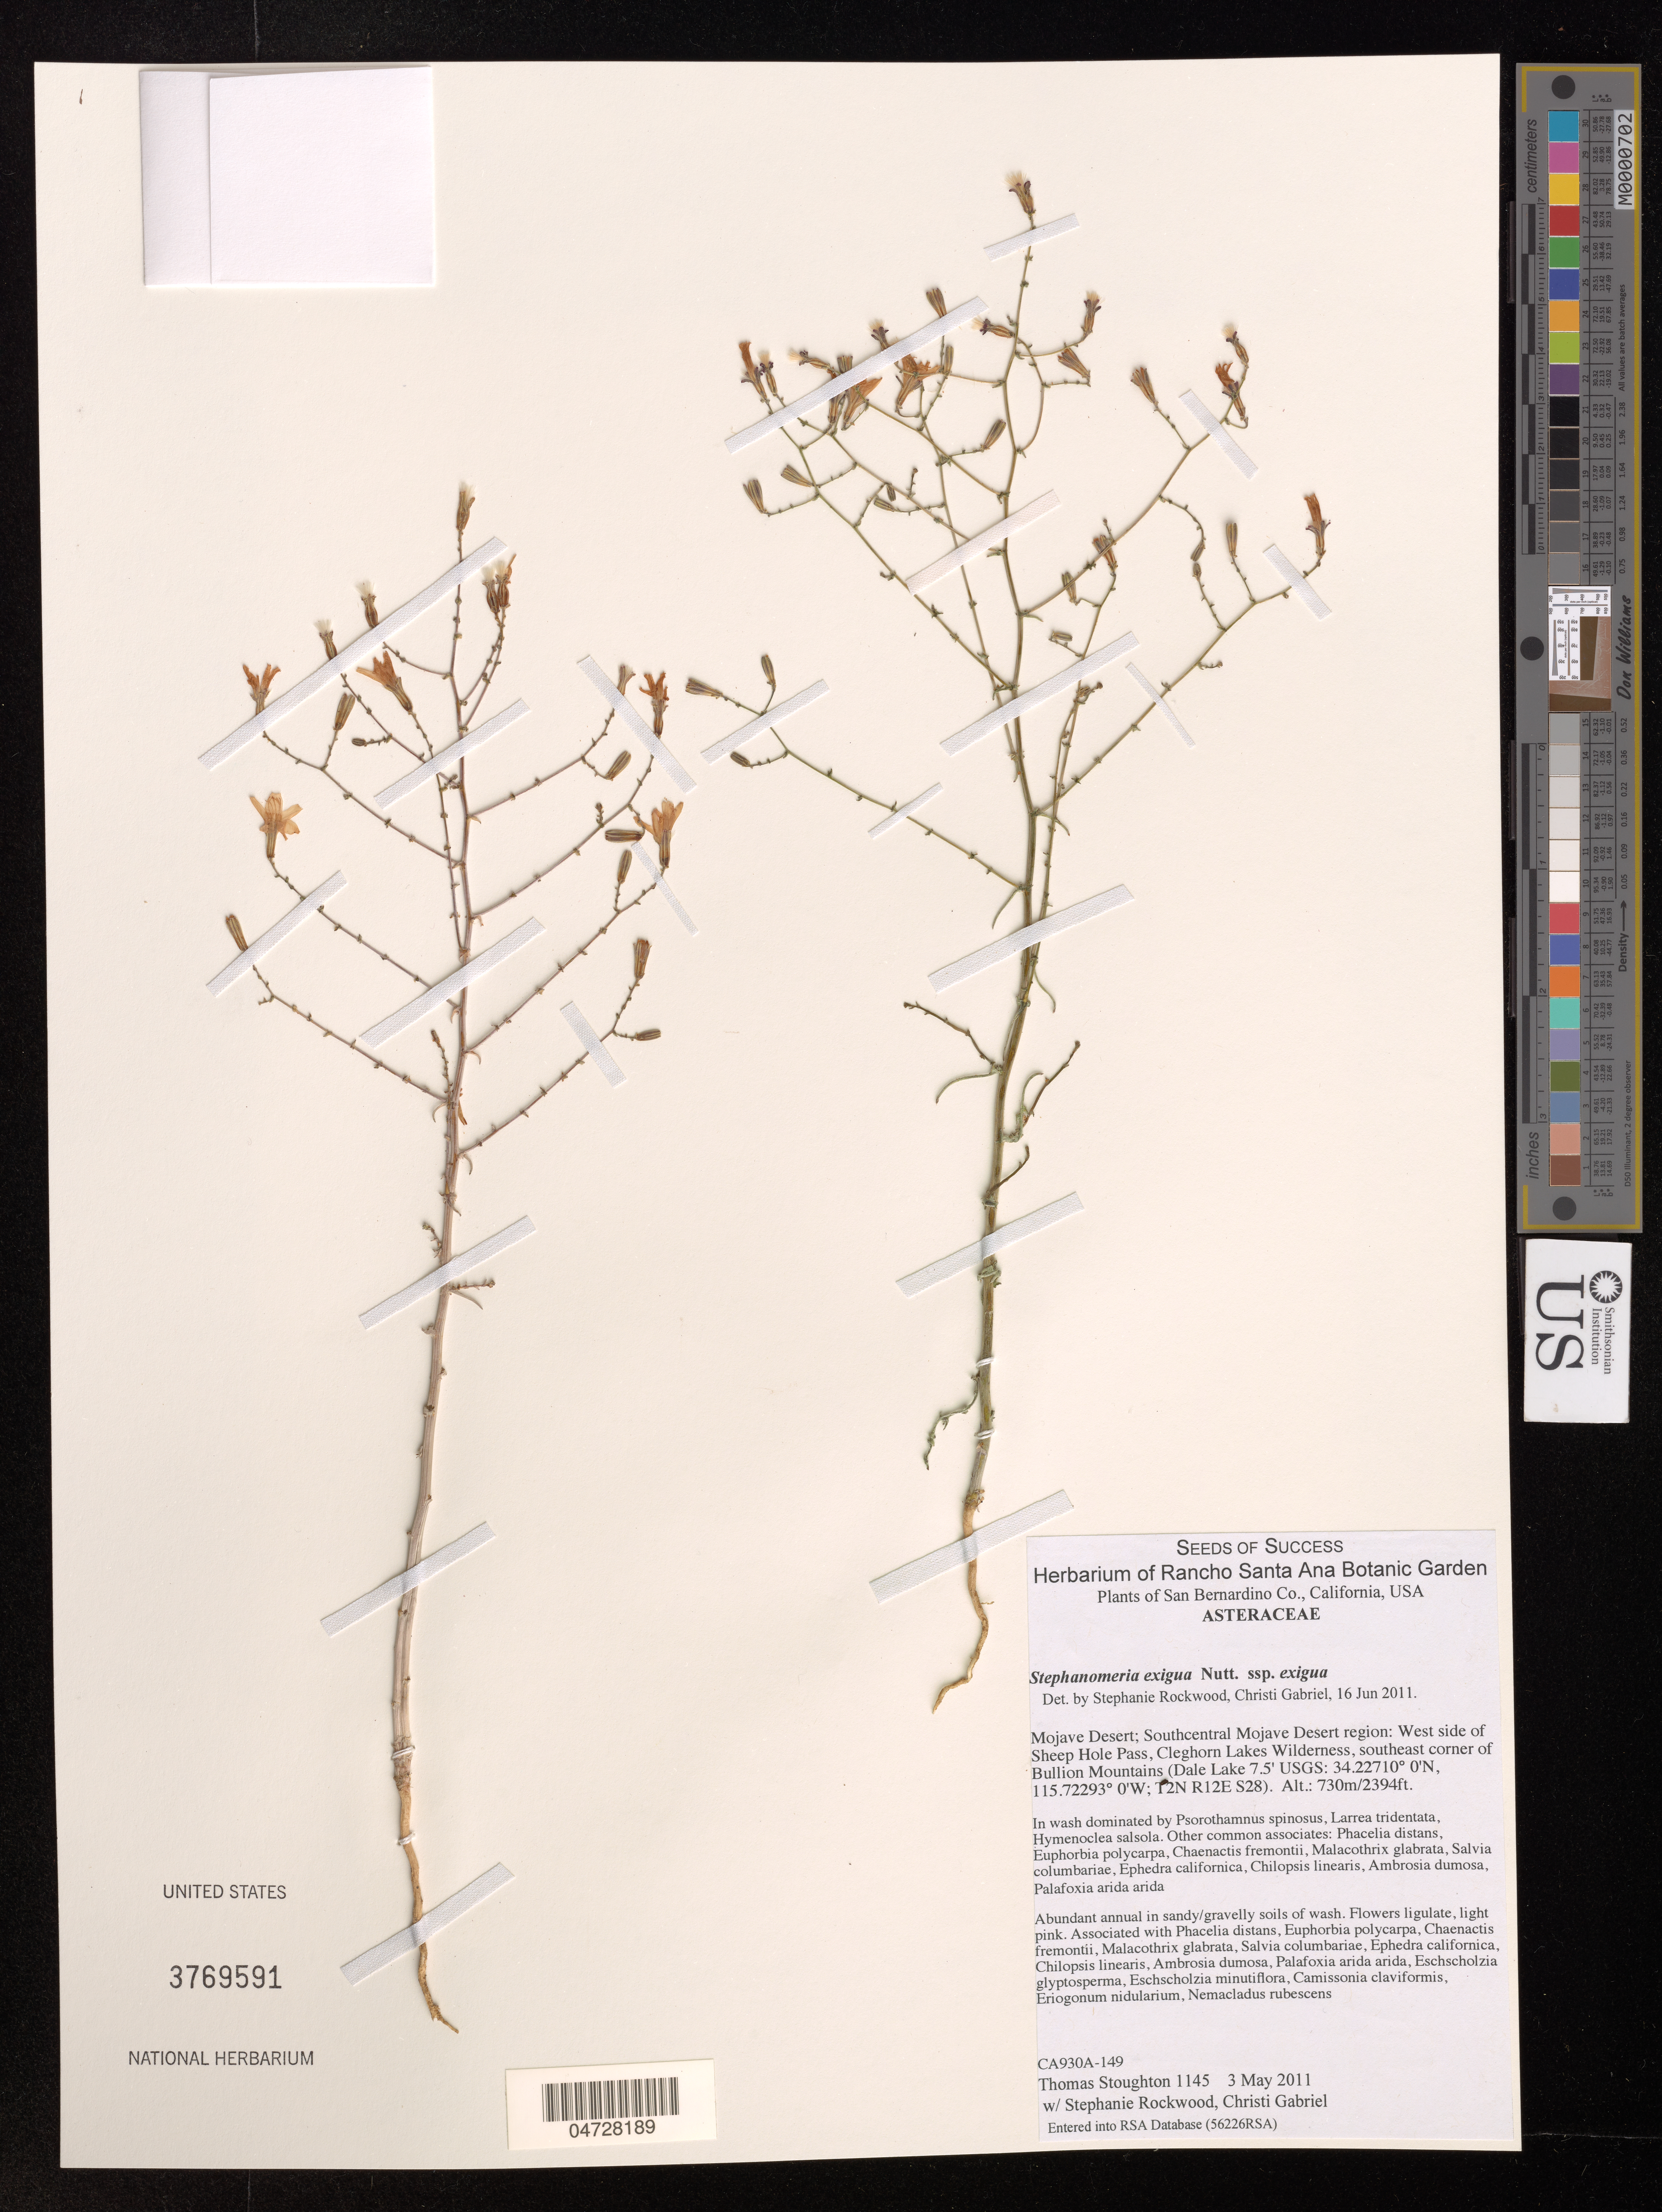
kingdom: Plantae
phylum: Tracheophyta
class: Magnoliopsida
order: Asterales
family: Asteraceae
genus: Stephanomeria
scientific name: Stephanomeria exigua subsp. exigua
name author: Nutt.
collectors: T. Stoughton, S. Rockwood & C. Gabriel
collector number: CA930A-149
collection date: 2011-05-03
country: United States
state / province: California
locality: Mojave Desert; Southcentral Mojave Desert region: West side of Sheep Hole Pass, Cleghorn Lakes Wilderness, southeast corner of Bullion Mountains.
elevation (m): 730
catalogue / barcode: US 3769591